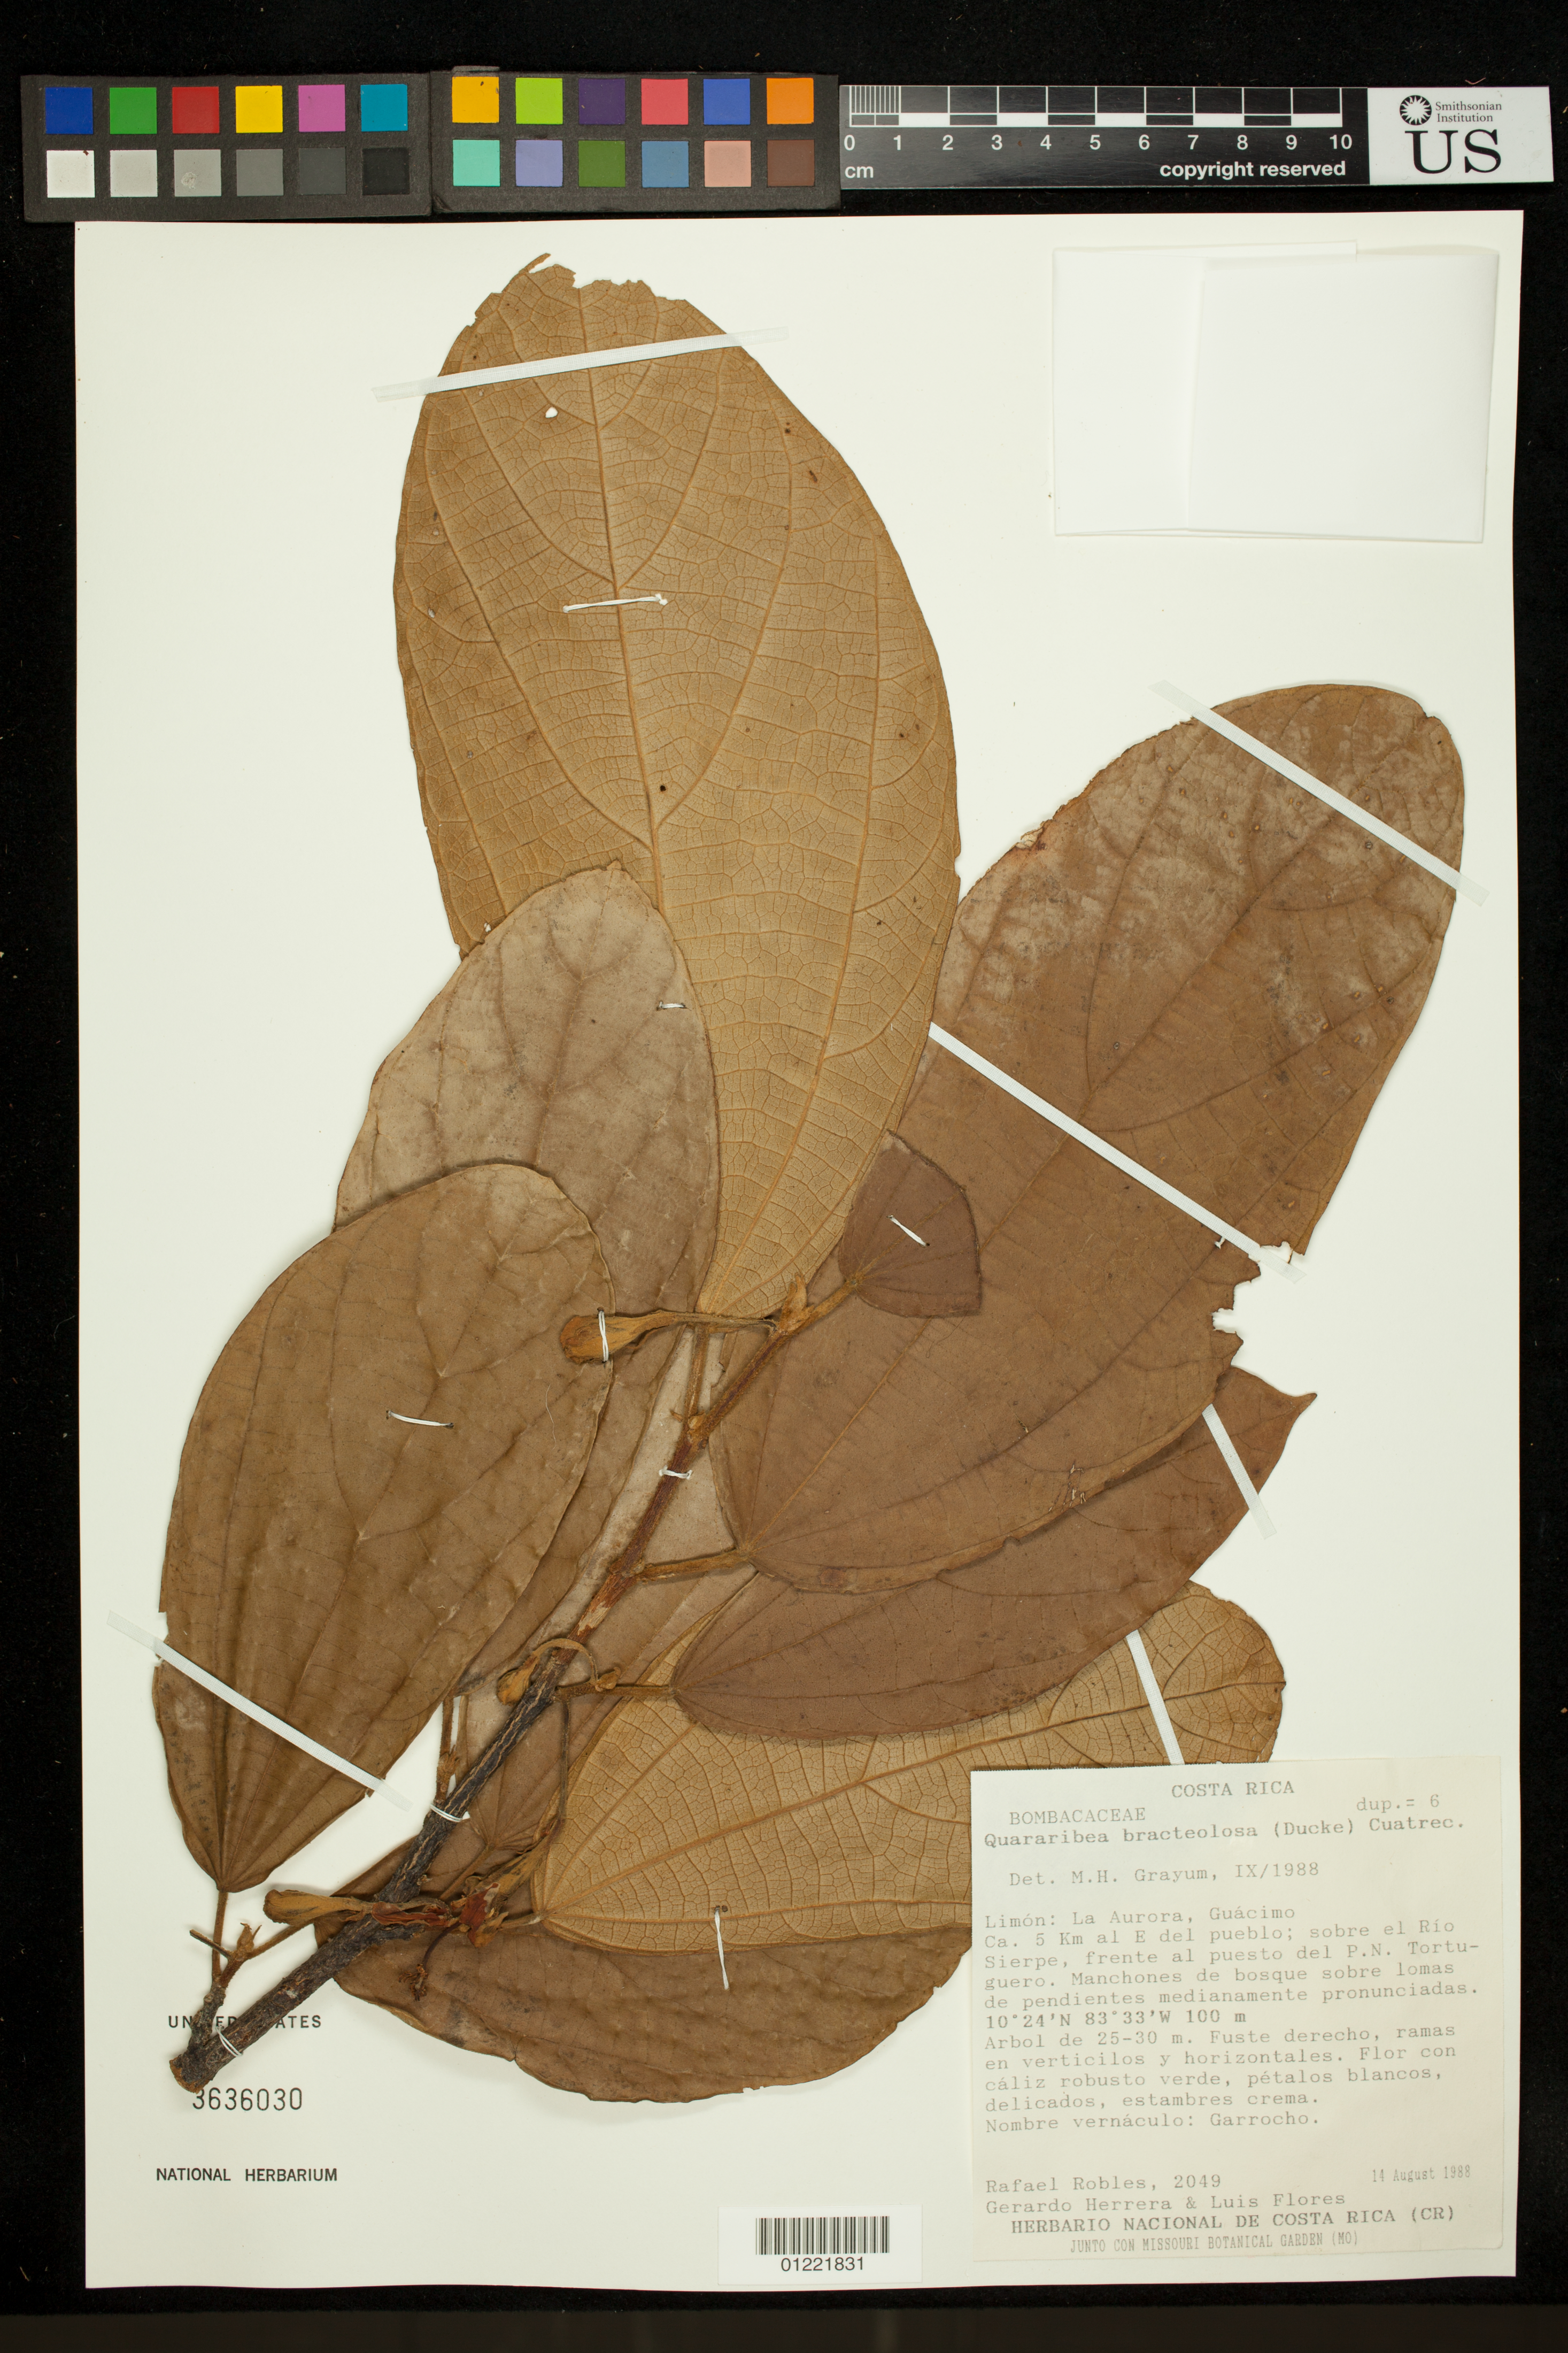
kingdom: Plantae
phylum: Tracheophyta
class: Magnoliopsida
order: Malvales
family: Malvaceae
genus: Quararibea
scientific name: Quararibea bracteolosa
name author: (Ducke) Cuatrec.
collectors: R. Robles, G. Herrera & L. Flores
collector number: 2049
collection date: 1988-08-14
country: Costa Rica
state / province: Limón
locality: La Aurora, Guacimo. Ca. 5 Km al E del pueblo; sobre el Rio Sierpe, frente al puesto del P. N. Tortuguero.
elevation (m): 100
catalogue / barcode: US 3636030